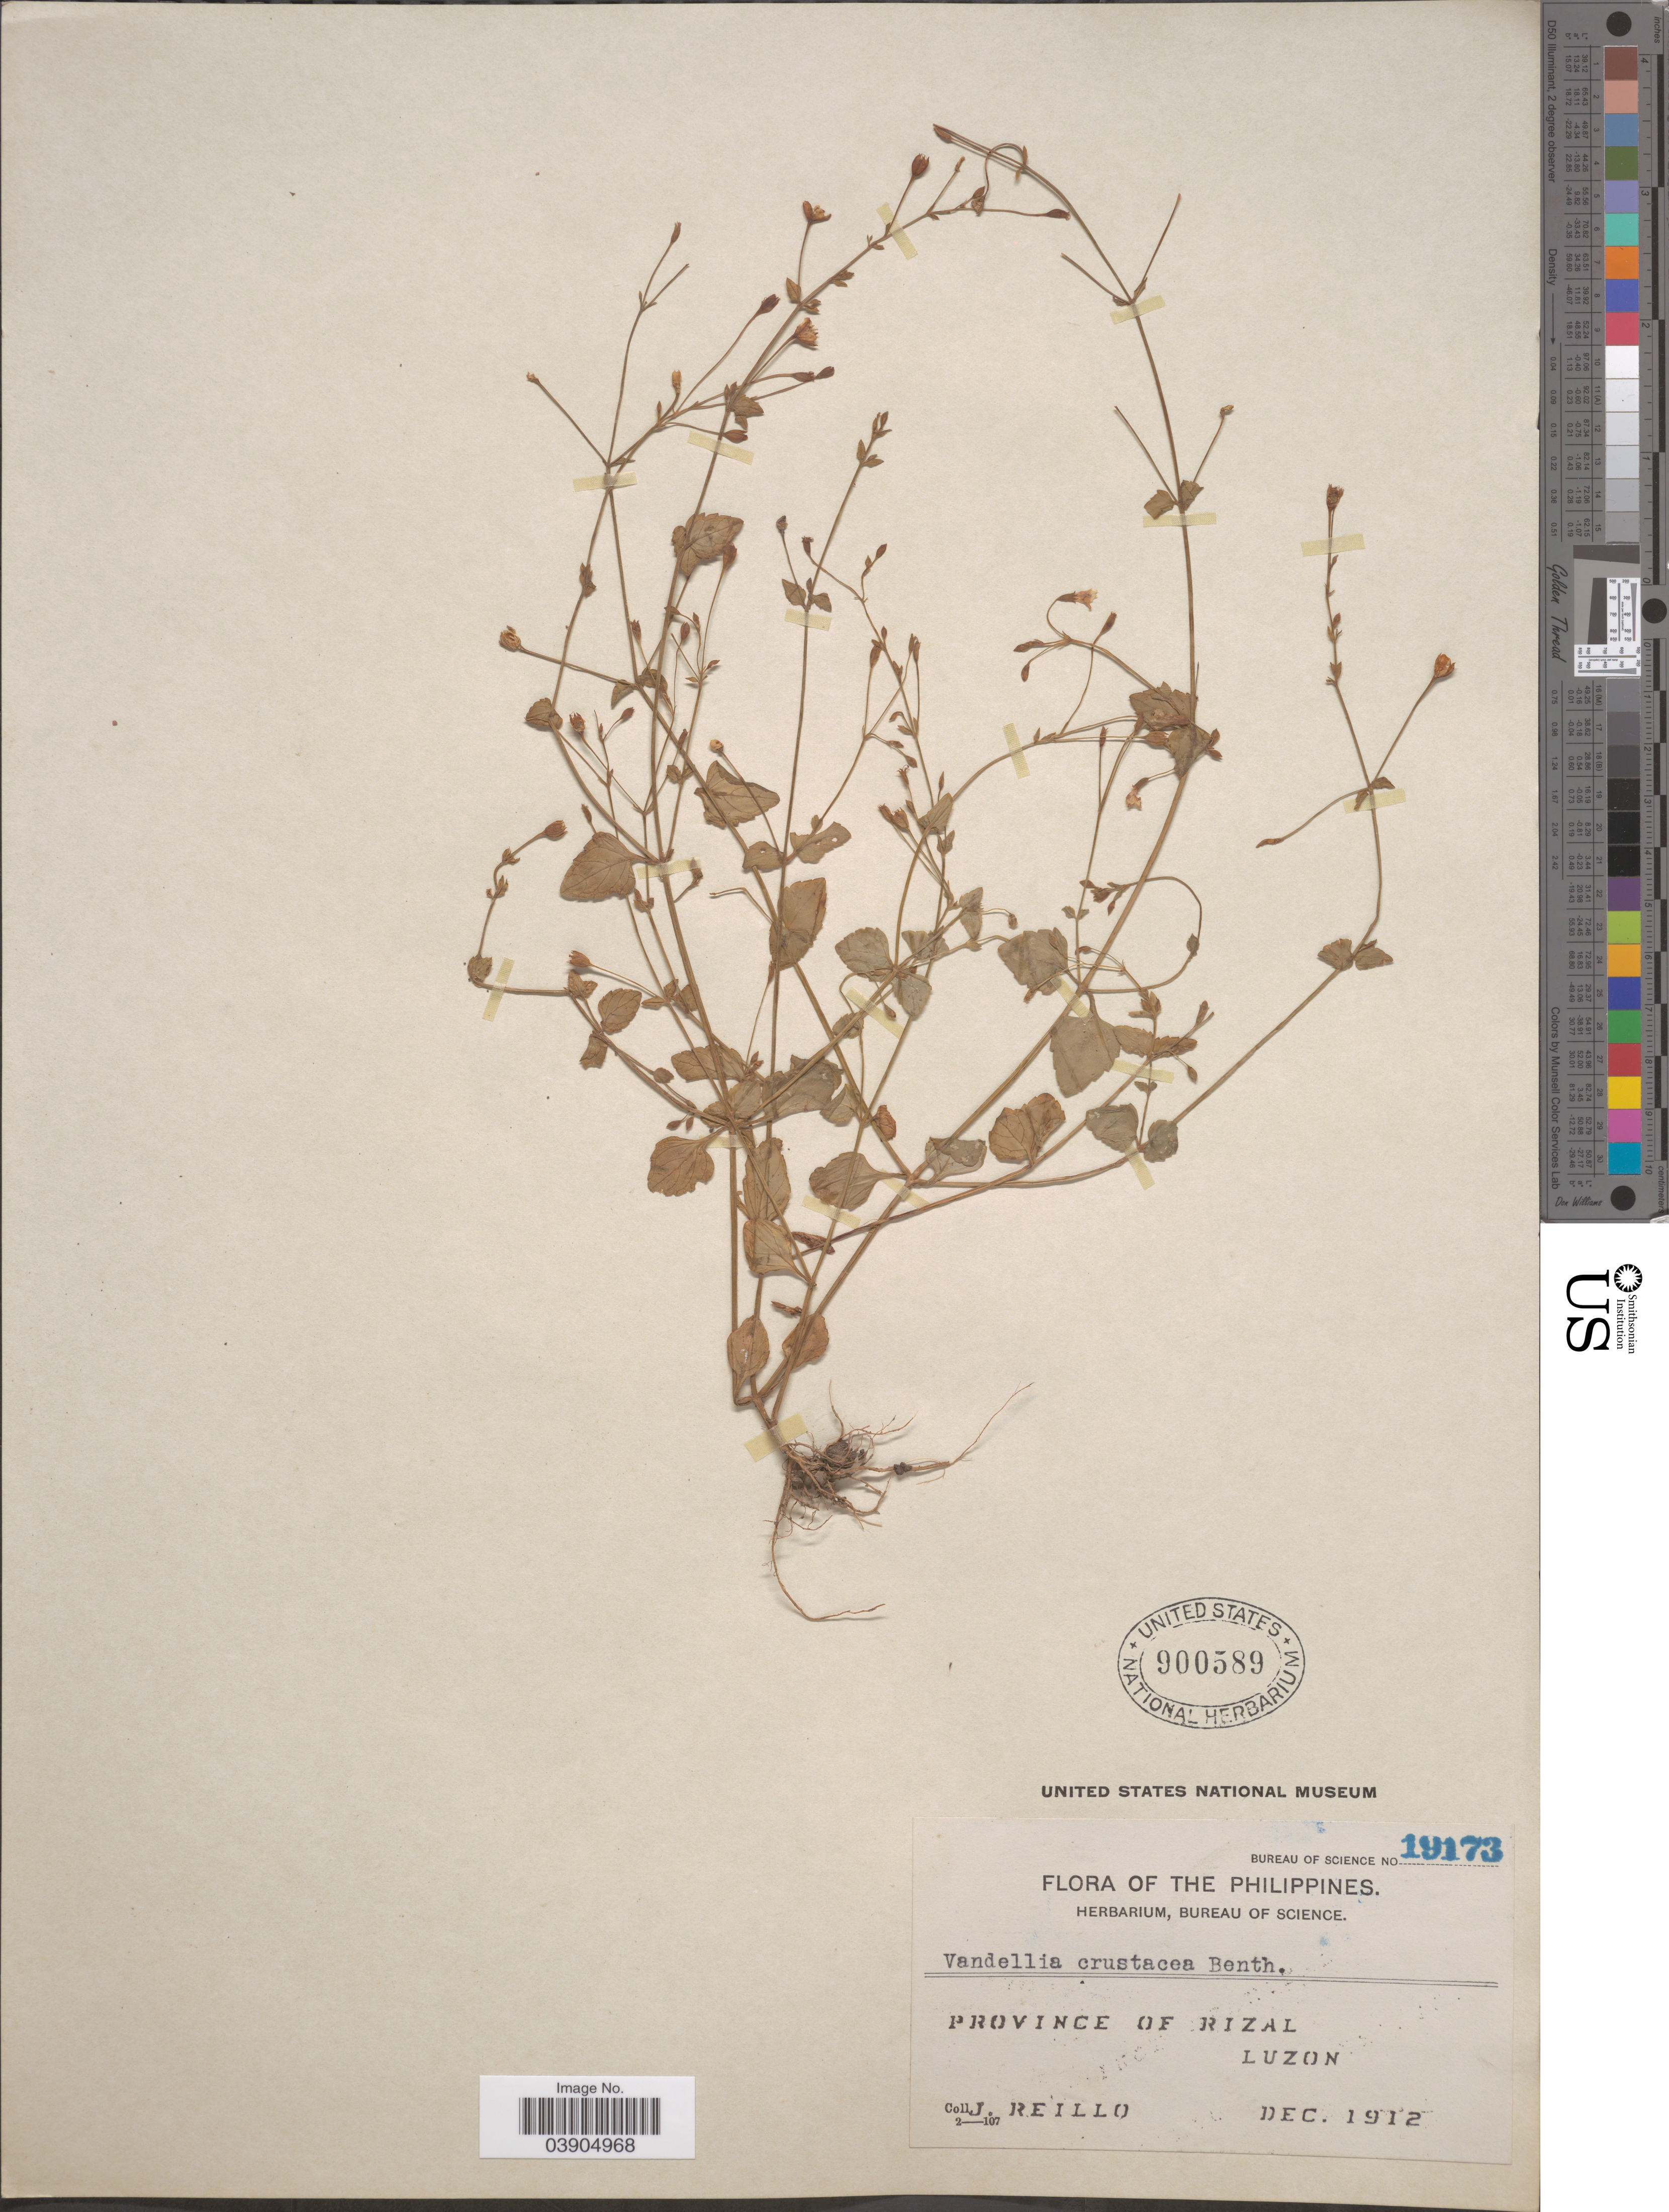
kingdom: Plantae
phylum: Tracheophyta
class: Magnoliopsida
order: Lamiales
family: Linderniaceae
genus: Lindernia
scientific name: Lindernia crustacea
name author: (L.) F. Muell.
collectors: J. Reillo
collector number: Bureau of Science 19173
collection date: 1912-12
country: Philippines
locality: Province of Rizal, Luzon.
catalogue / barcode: US 900589